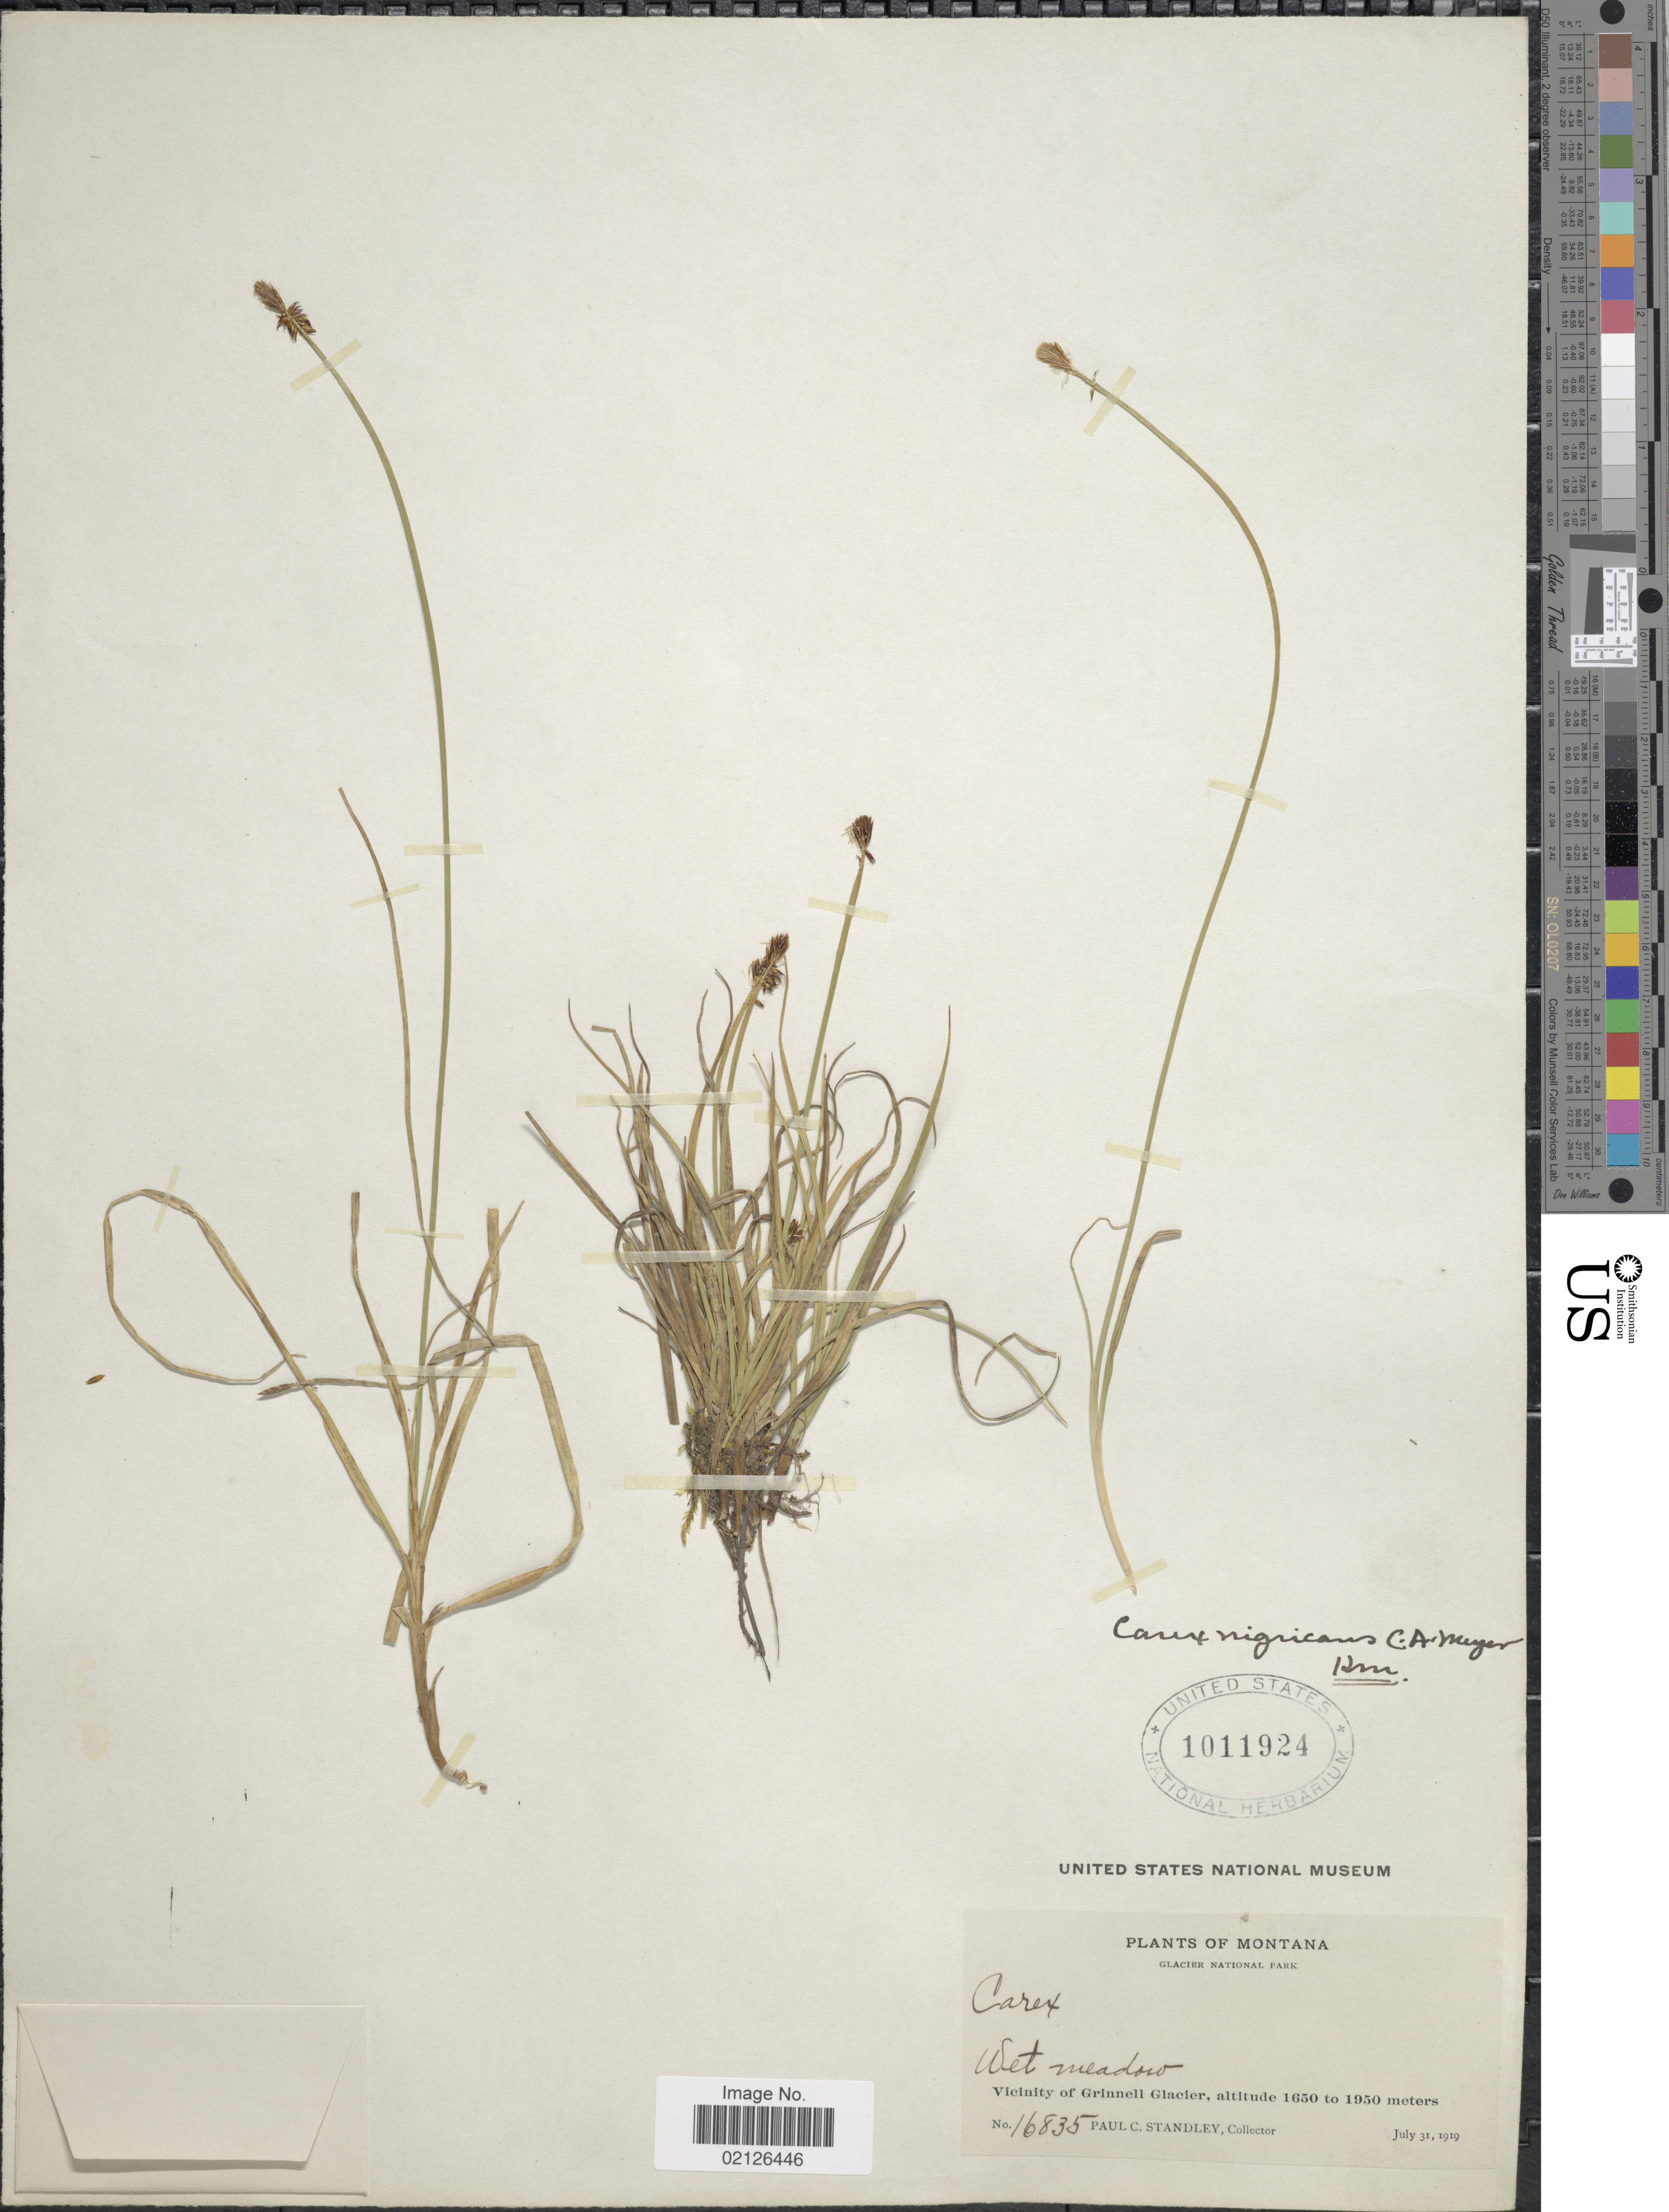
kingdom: Plantae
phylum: Tracheophyta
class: Liliopsida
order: Poales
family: Cyperaceae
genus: Carex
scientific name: Carex nigricans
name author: C.A. Mey.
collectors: P. C. Standley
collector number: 16835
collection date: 1919-07-31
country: United States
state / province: Montana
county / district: Glacier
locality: Glacier National Park, Wet meadow, Vicinity of Grinnell Glacier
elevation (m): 1650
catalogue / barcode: US 1011924